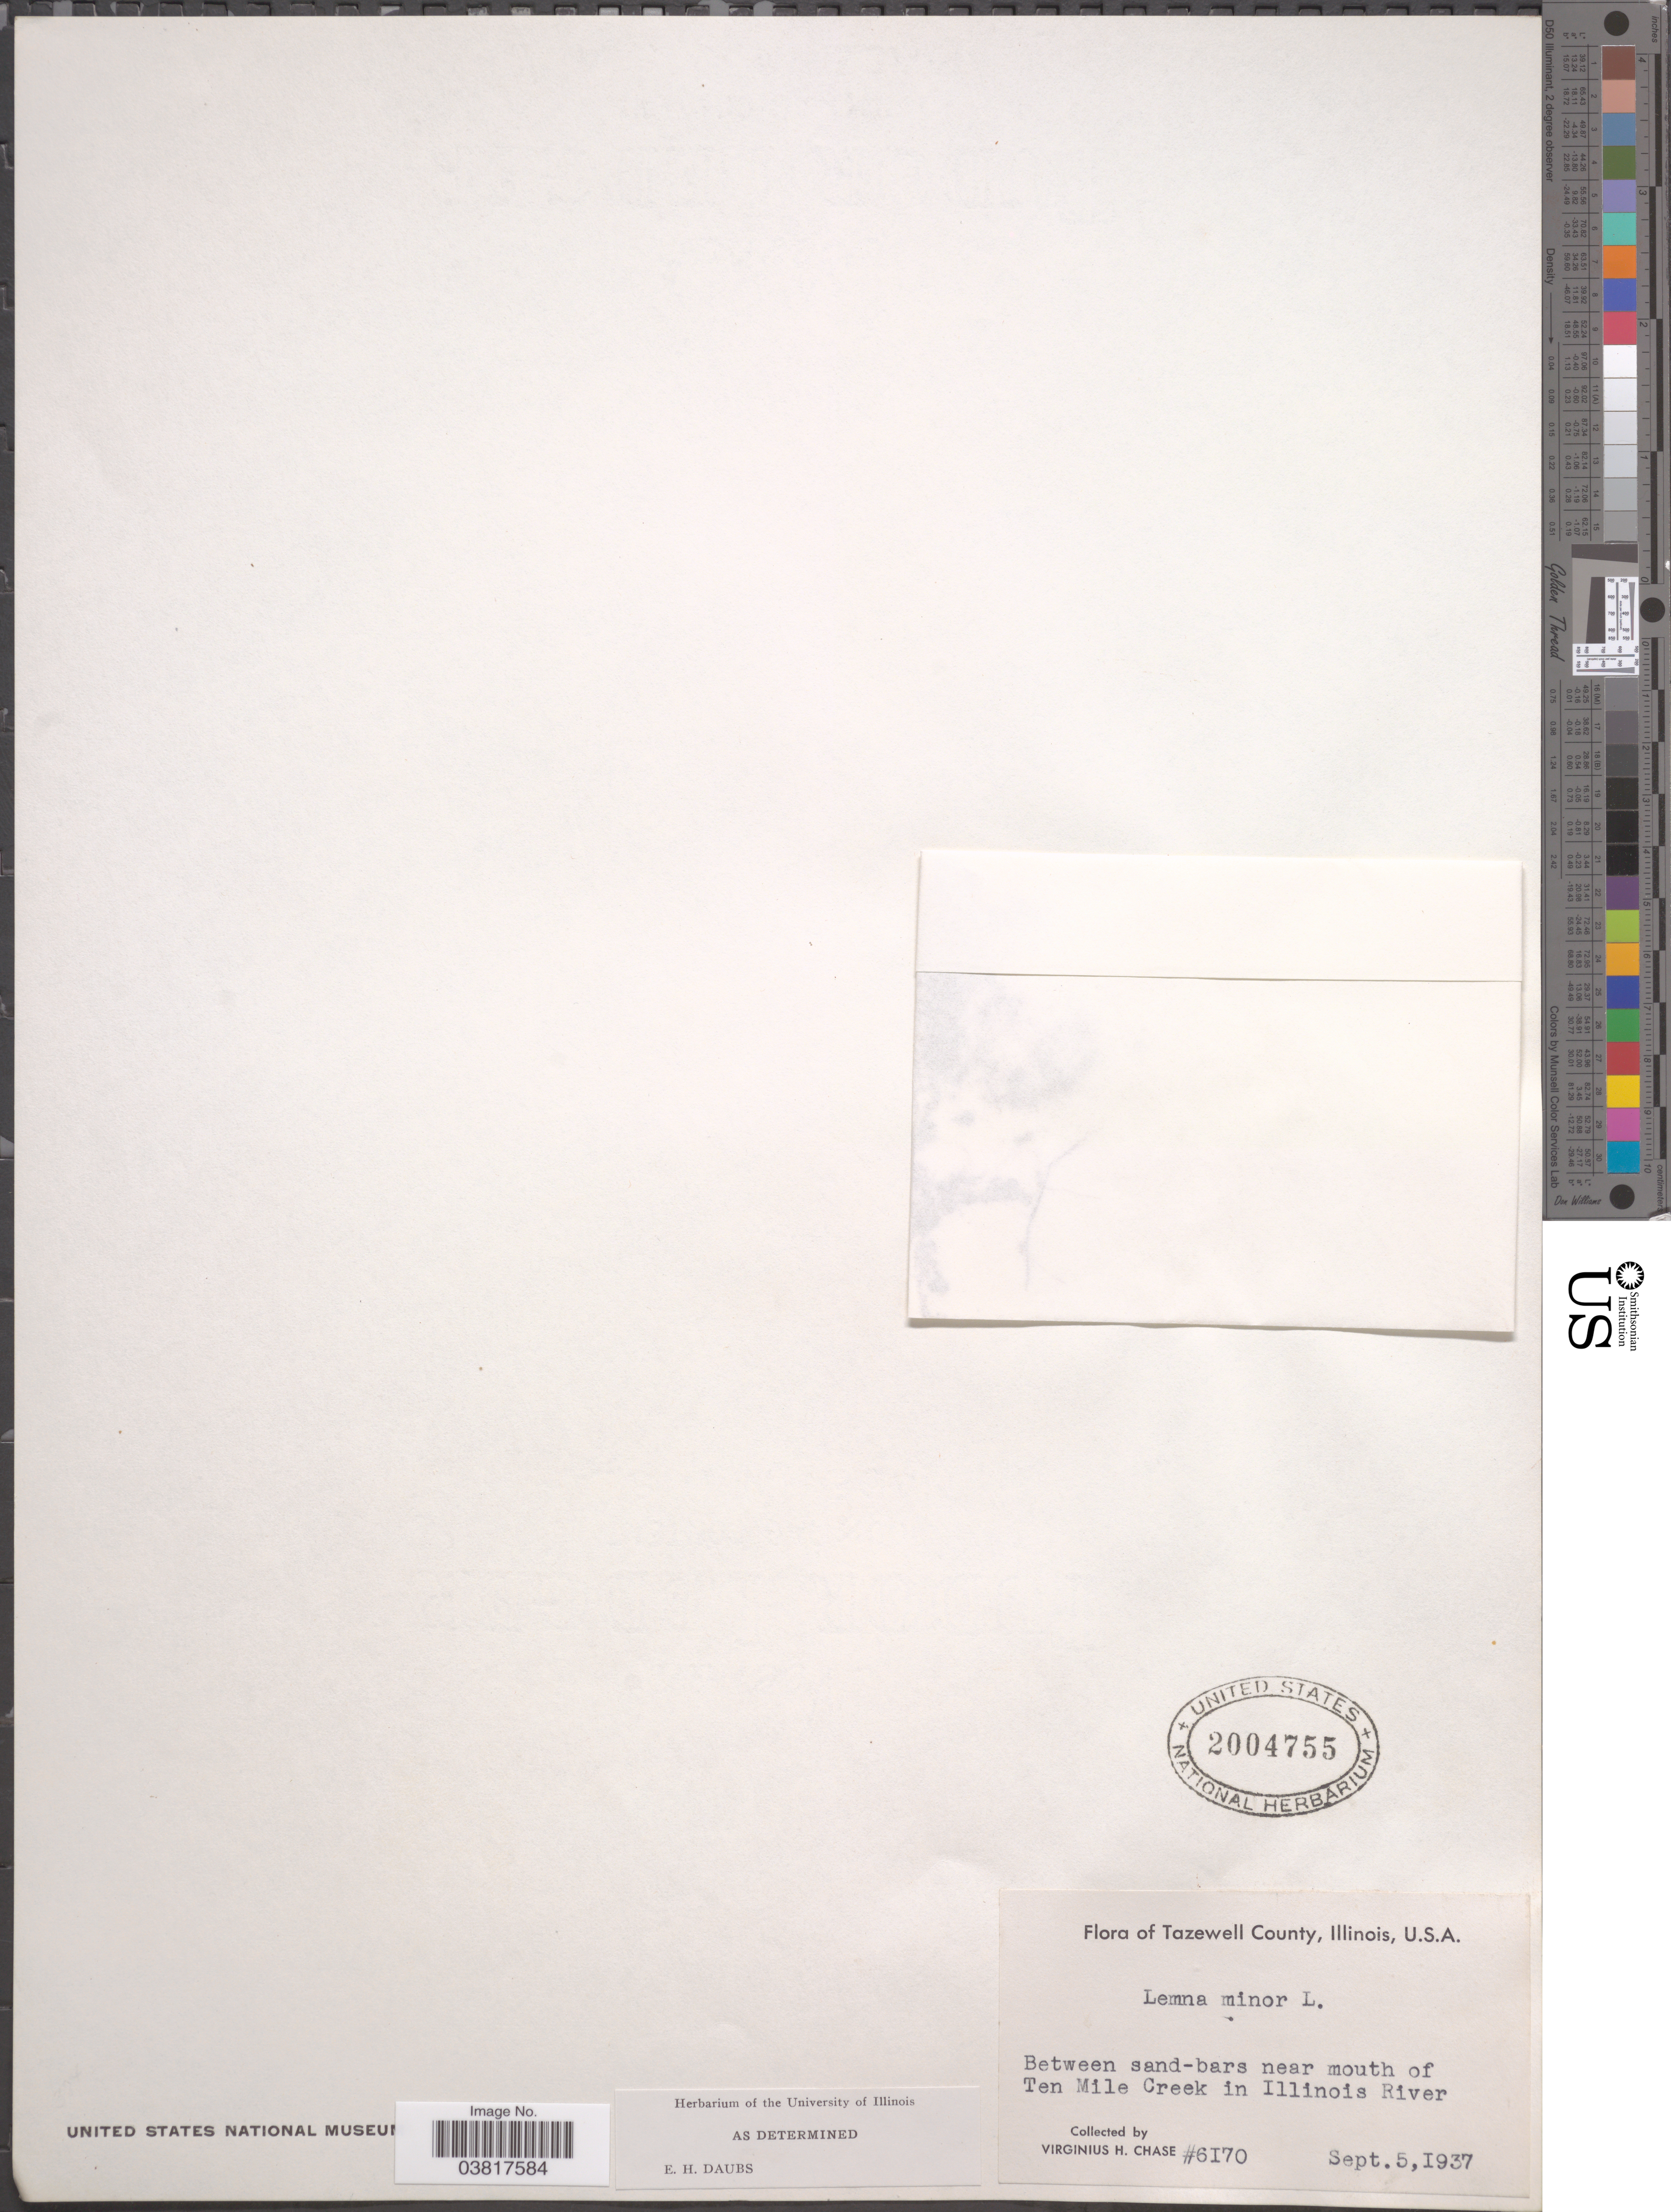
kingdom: Plantae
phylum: Tracheophyta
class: Liliopsida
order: Alismatales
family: Araceae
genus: Lemna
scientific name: Lemna minor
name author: L.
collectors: V. H. Chase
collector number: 6170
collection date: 1937-09-05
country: United States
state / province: Illinois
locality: Tazewell County. Between sand-bars near mouth of Ten Mile Creek in Illinois River.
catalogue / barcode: US 2004755